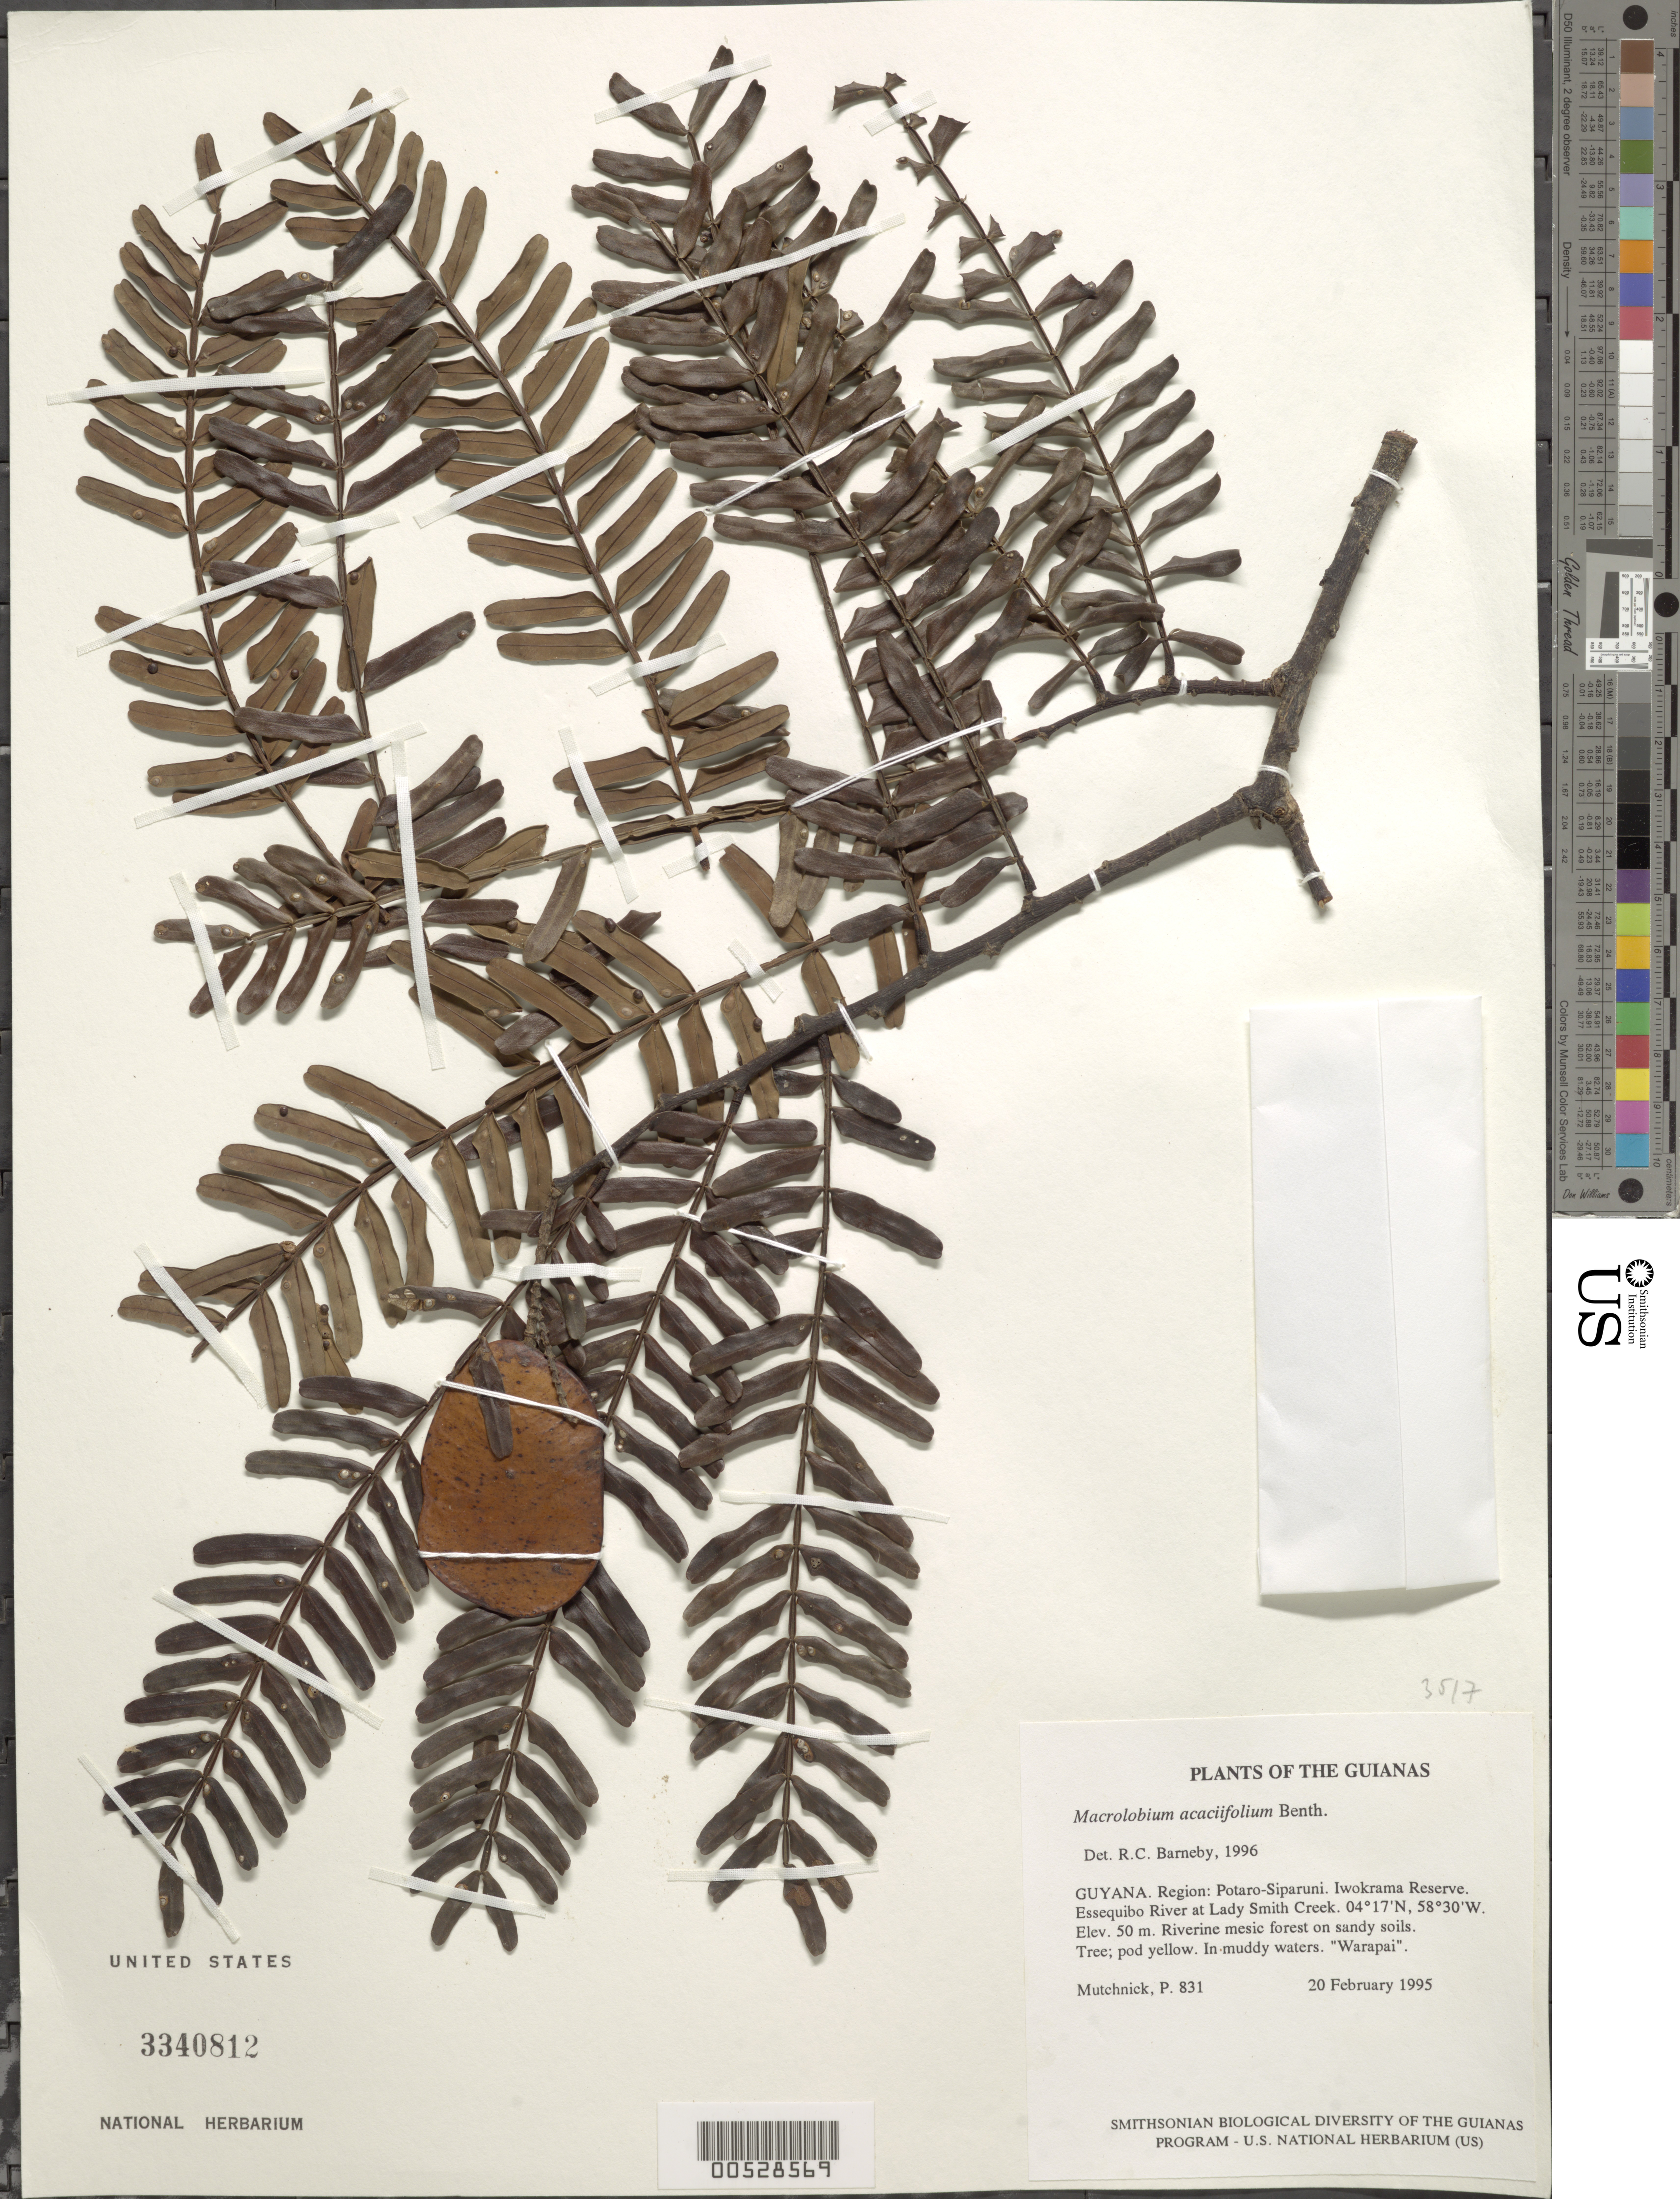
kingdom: Plantae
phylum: Tracheophyta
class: Magnoliopsida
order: Fabales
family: Fabaceae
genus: Macrolobium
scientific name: Macrolobium acaciifolium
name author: (Benth.) Benth.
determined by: Barneby, Rupert C., (NY)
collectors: P. Mutchnick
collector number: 831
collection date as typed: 20 February 1995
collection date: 1995-02-20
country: Guyana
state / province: Potaro-Siparuni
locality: Iwokrama Reserve. Essequibo River at Lady Smith Creek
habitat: Riverine mesic forest on sandy soils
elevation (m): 50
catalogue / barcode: US 3340812